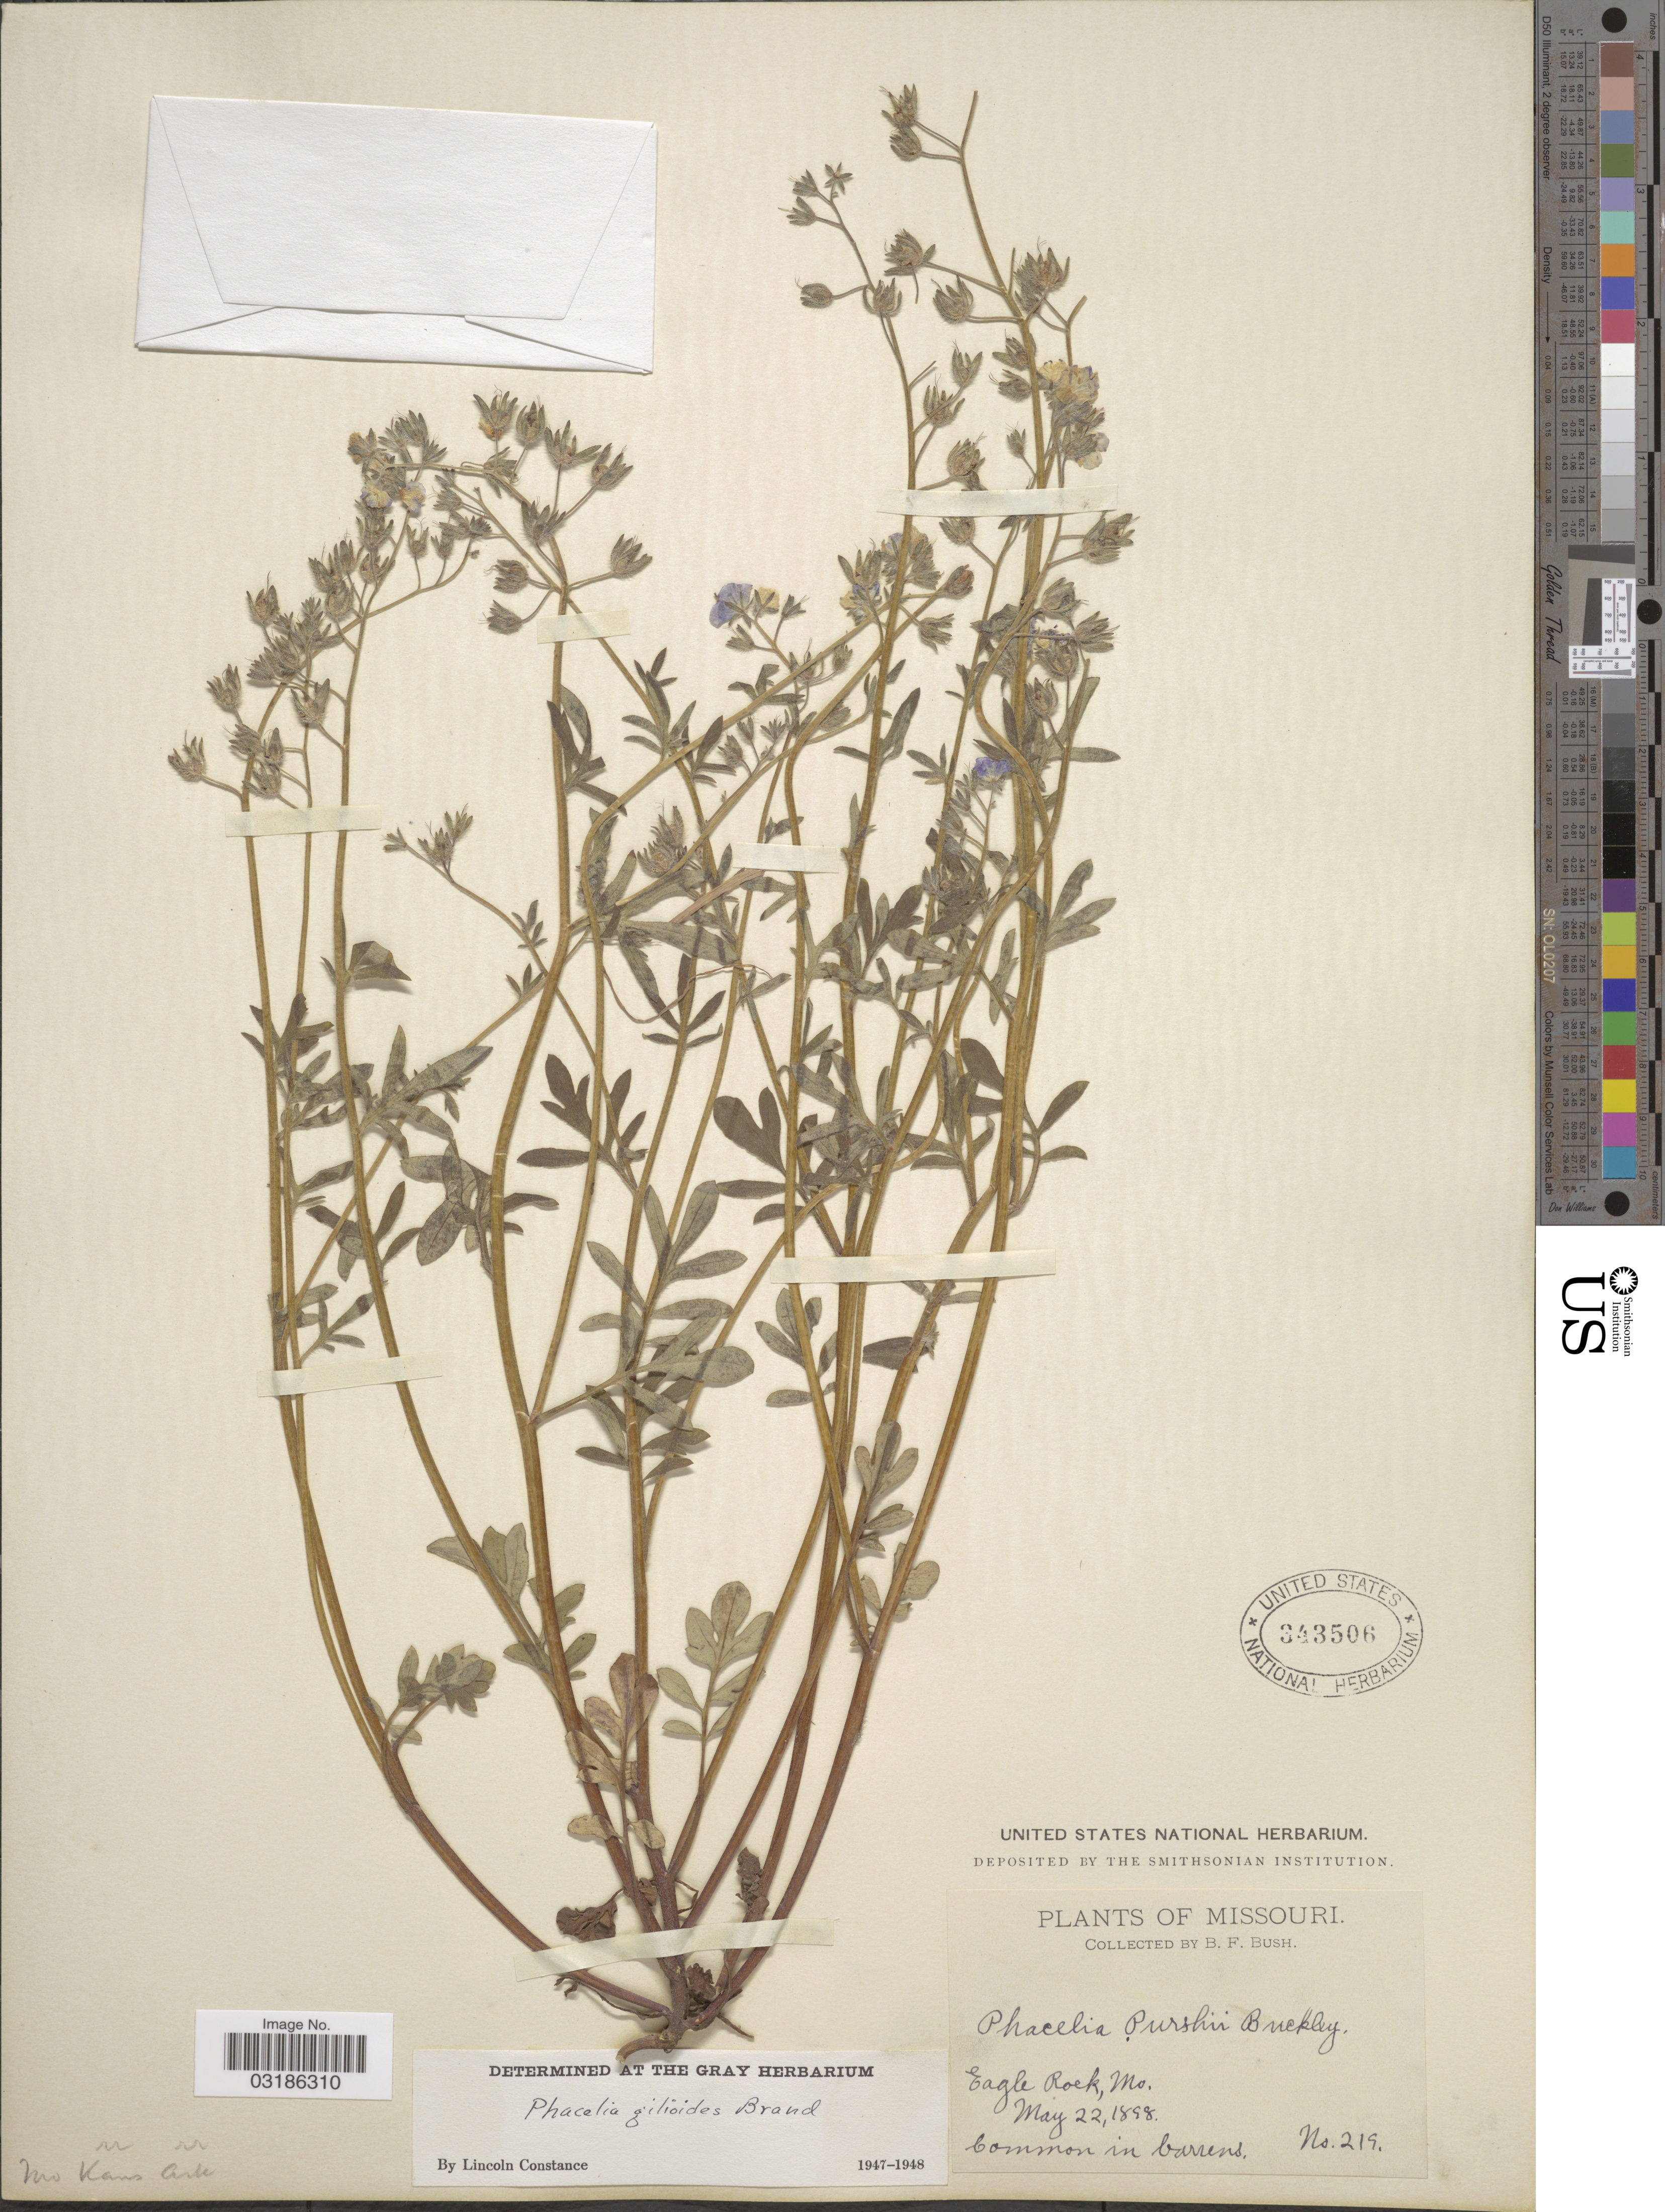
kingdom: Plantae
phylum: Tracheophyta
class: Magnoliopsida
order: Boraginales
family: Hydrophyllaceae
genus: Phacelia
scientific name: Phacelia gilioides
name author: Brand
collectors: B. F. Bush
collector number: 219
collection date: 1898-05-22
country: United States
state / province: Missouri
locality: Eagle Rock, Mo.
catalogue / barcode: US 343506